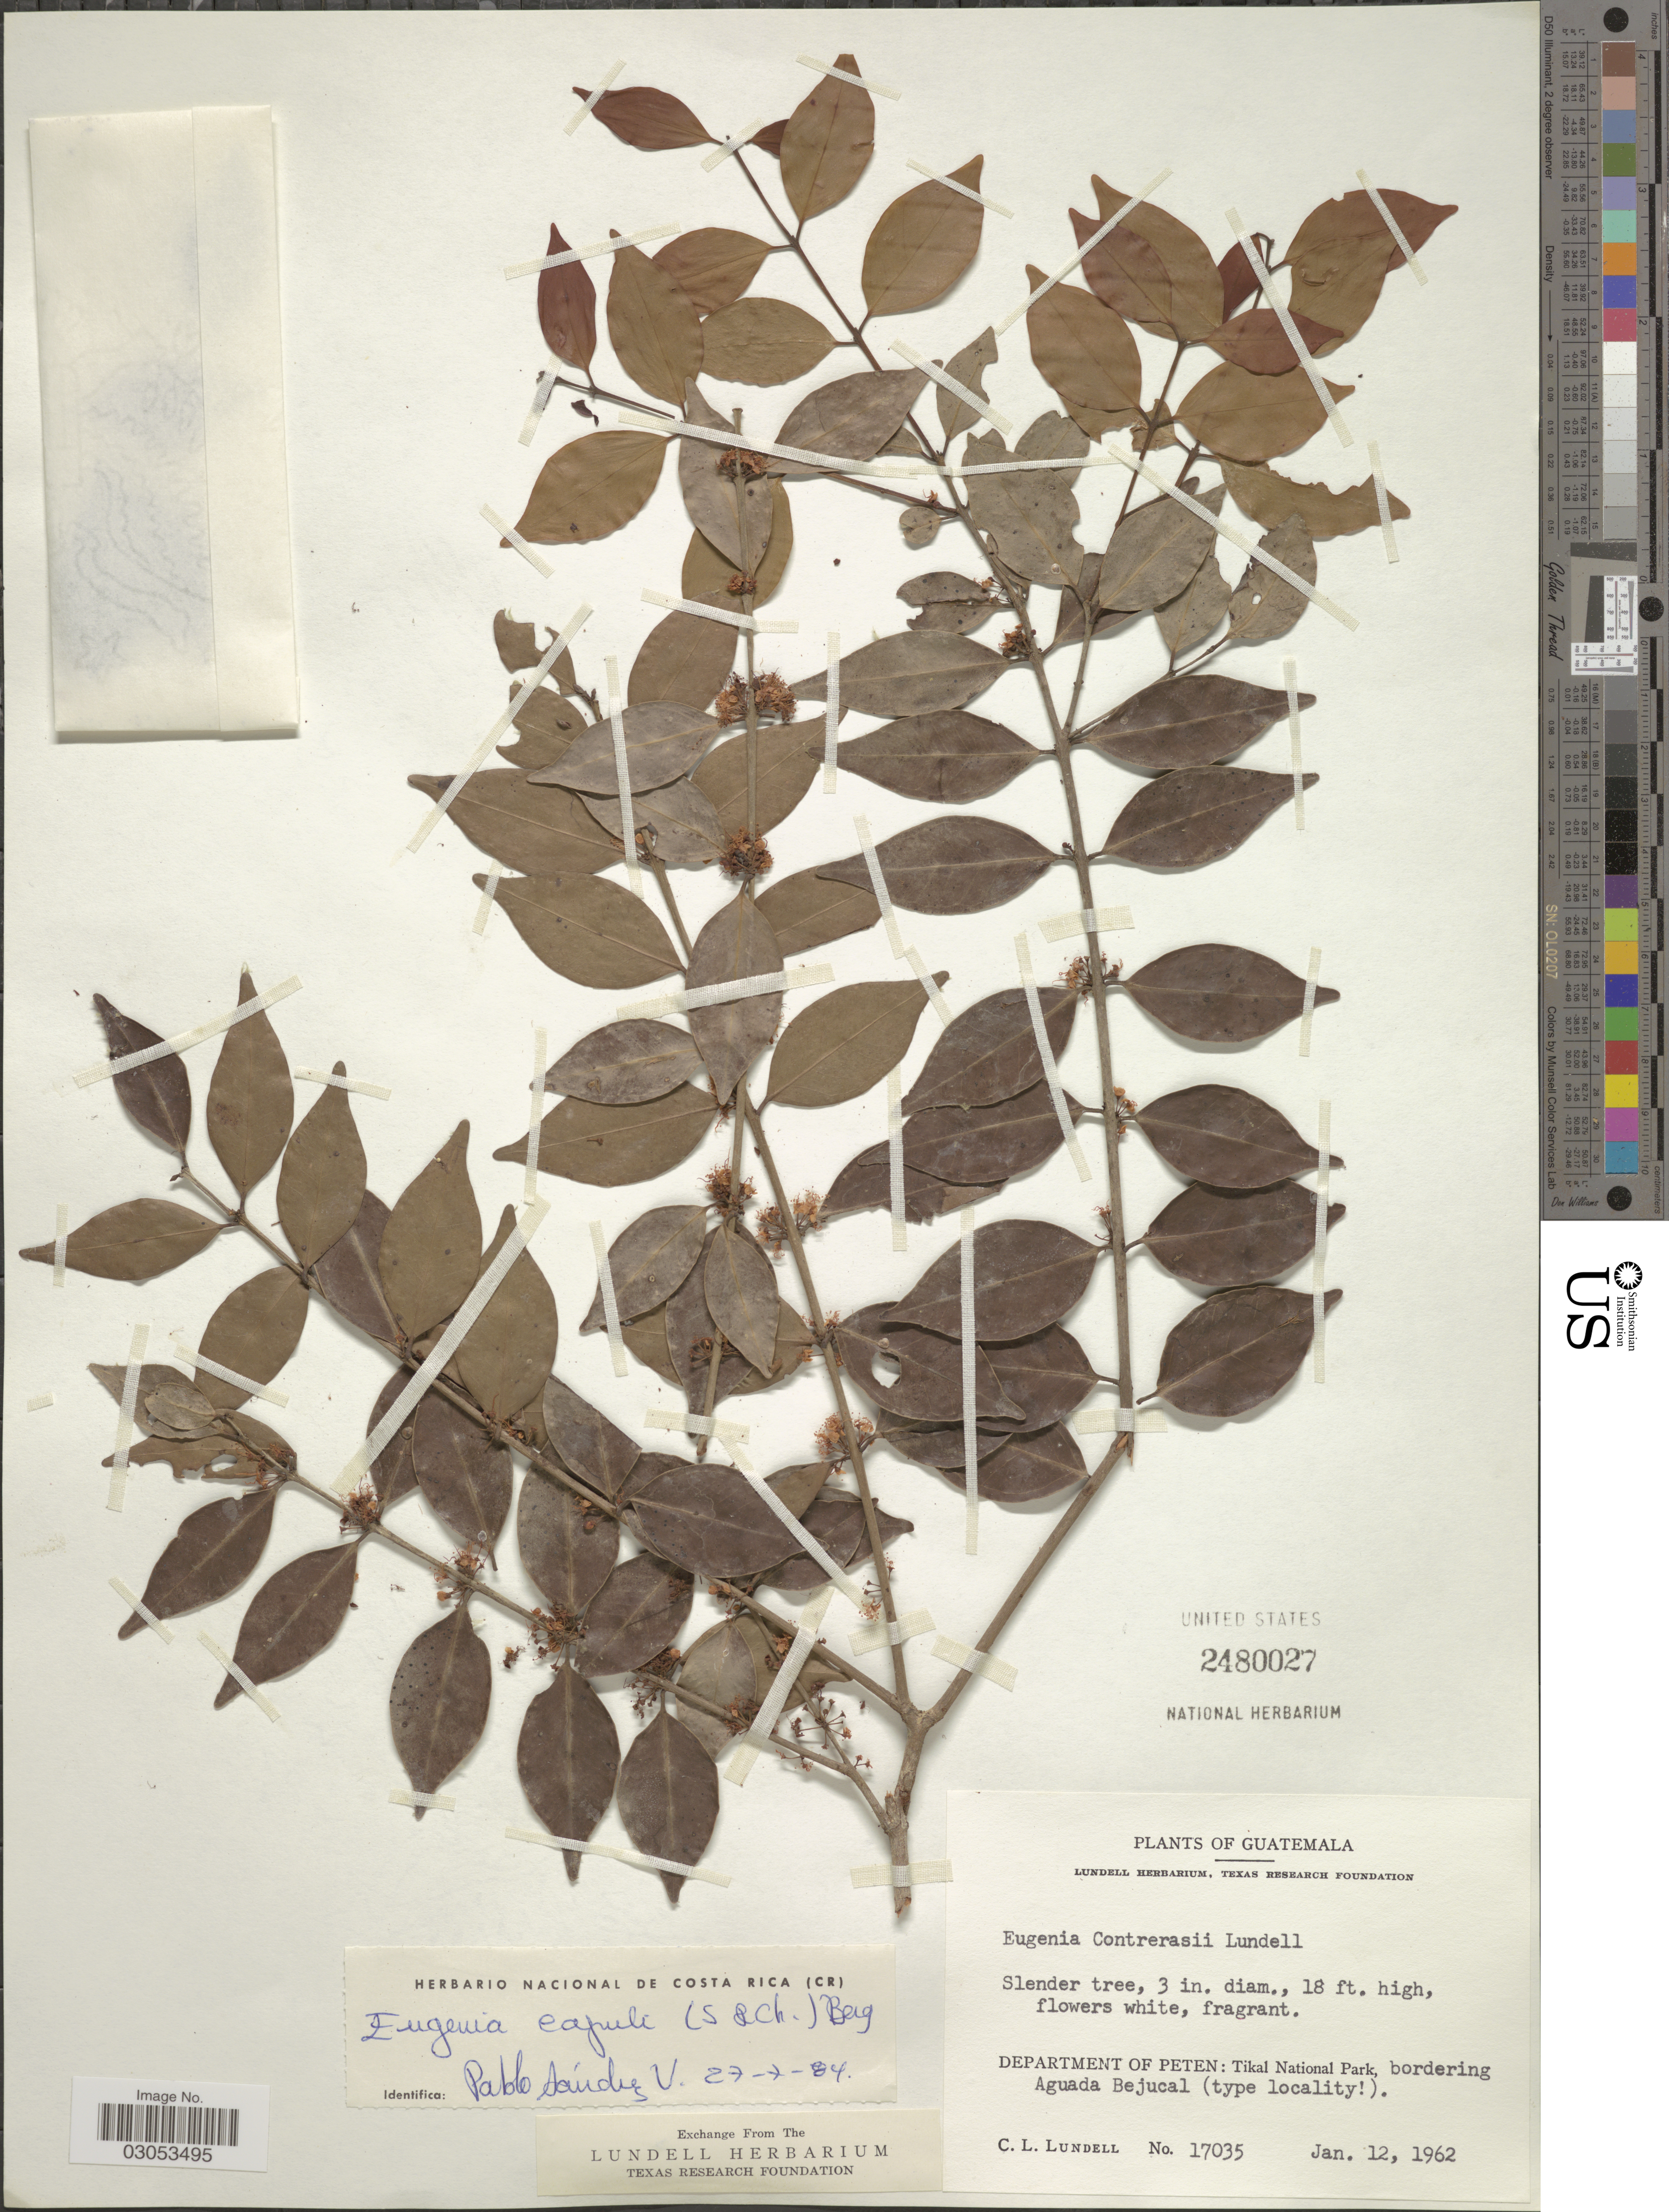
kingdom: Plantae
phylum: Tracheophyta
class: Magnoliopsida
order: Myrtales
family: Myrtaceae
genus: Eugenia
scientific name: Eugenia capuli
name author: (Schltdl. & Cham.) Hook. & Arn.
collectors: C. L. Lundell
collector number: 17035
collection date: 1962-01-12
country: Guatemala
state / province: El Petén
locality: Department of Peten: Tikal National Park, bordering Aguada Bejucal.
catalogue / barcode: US 2480027